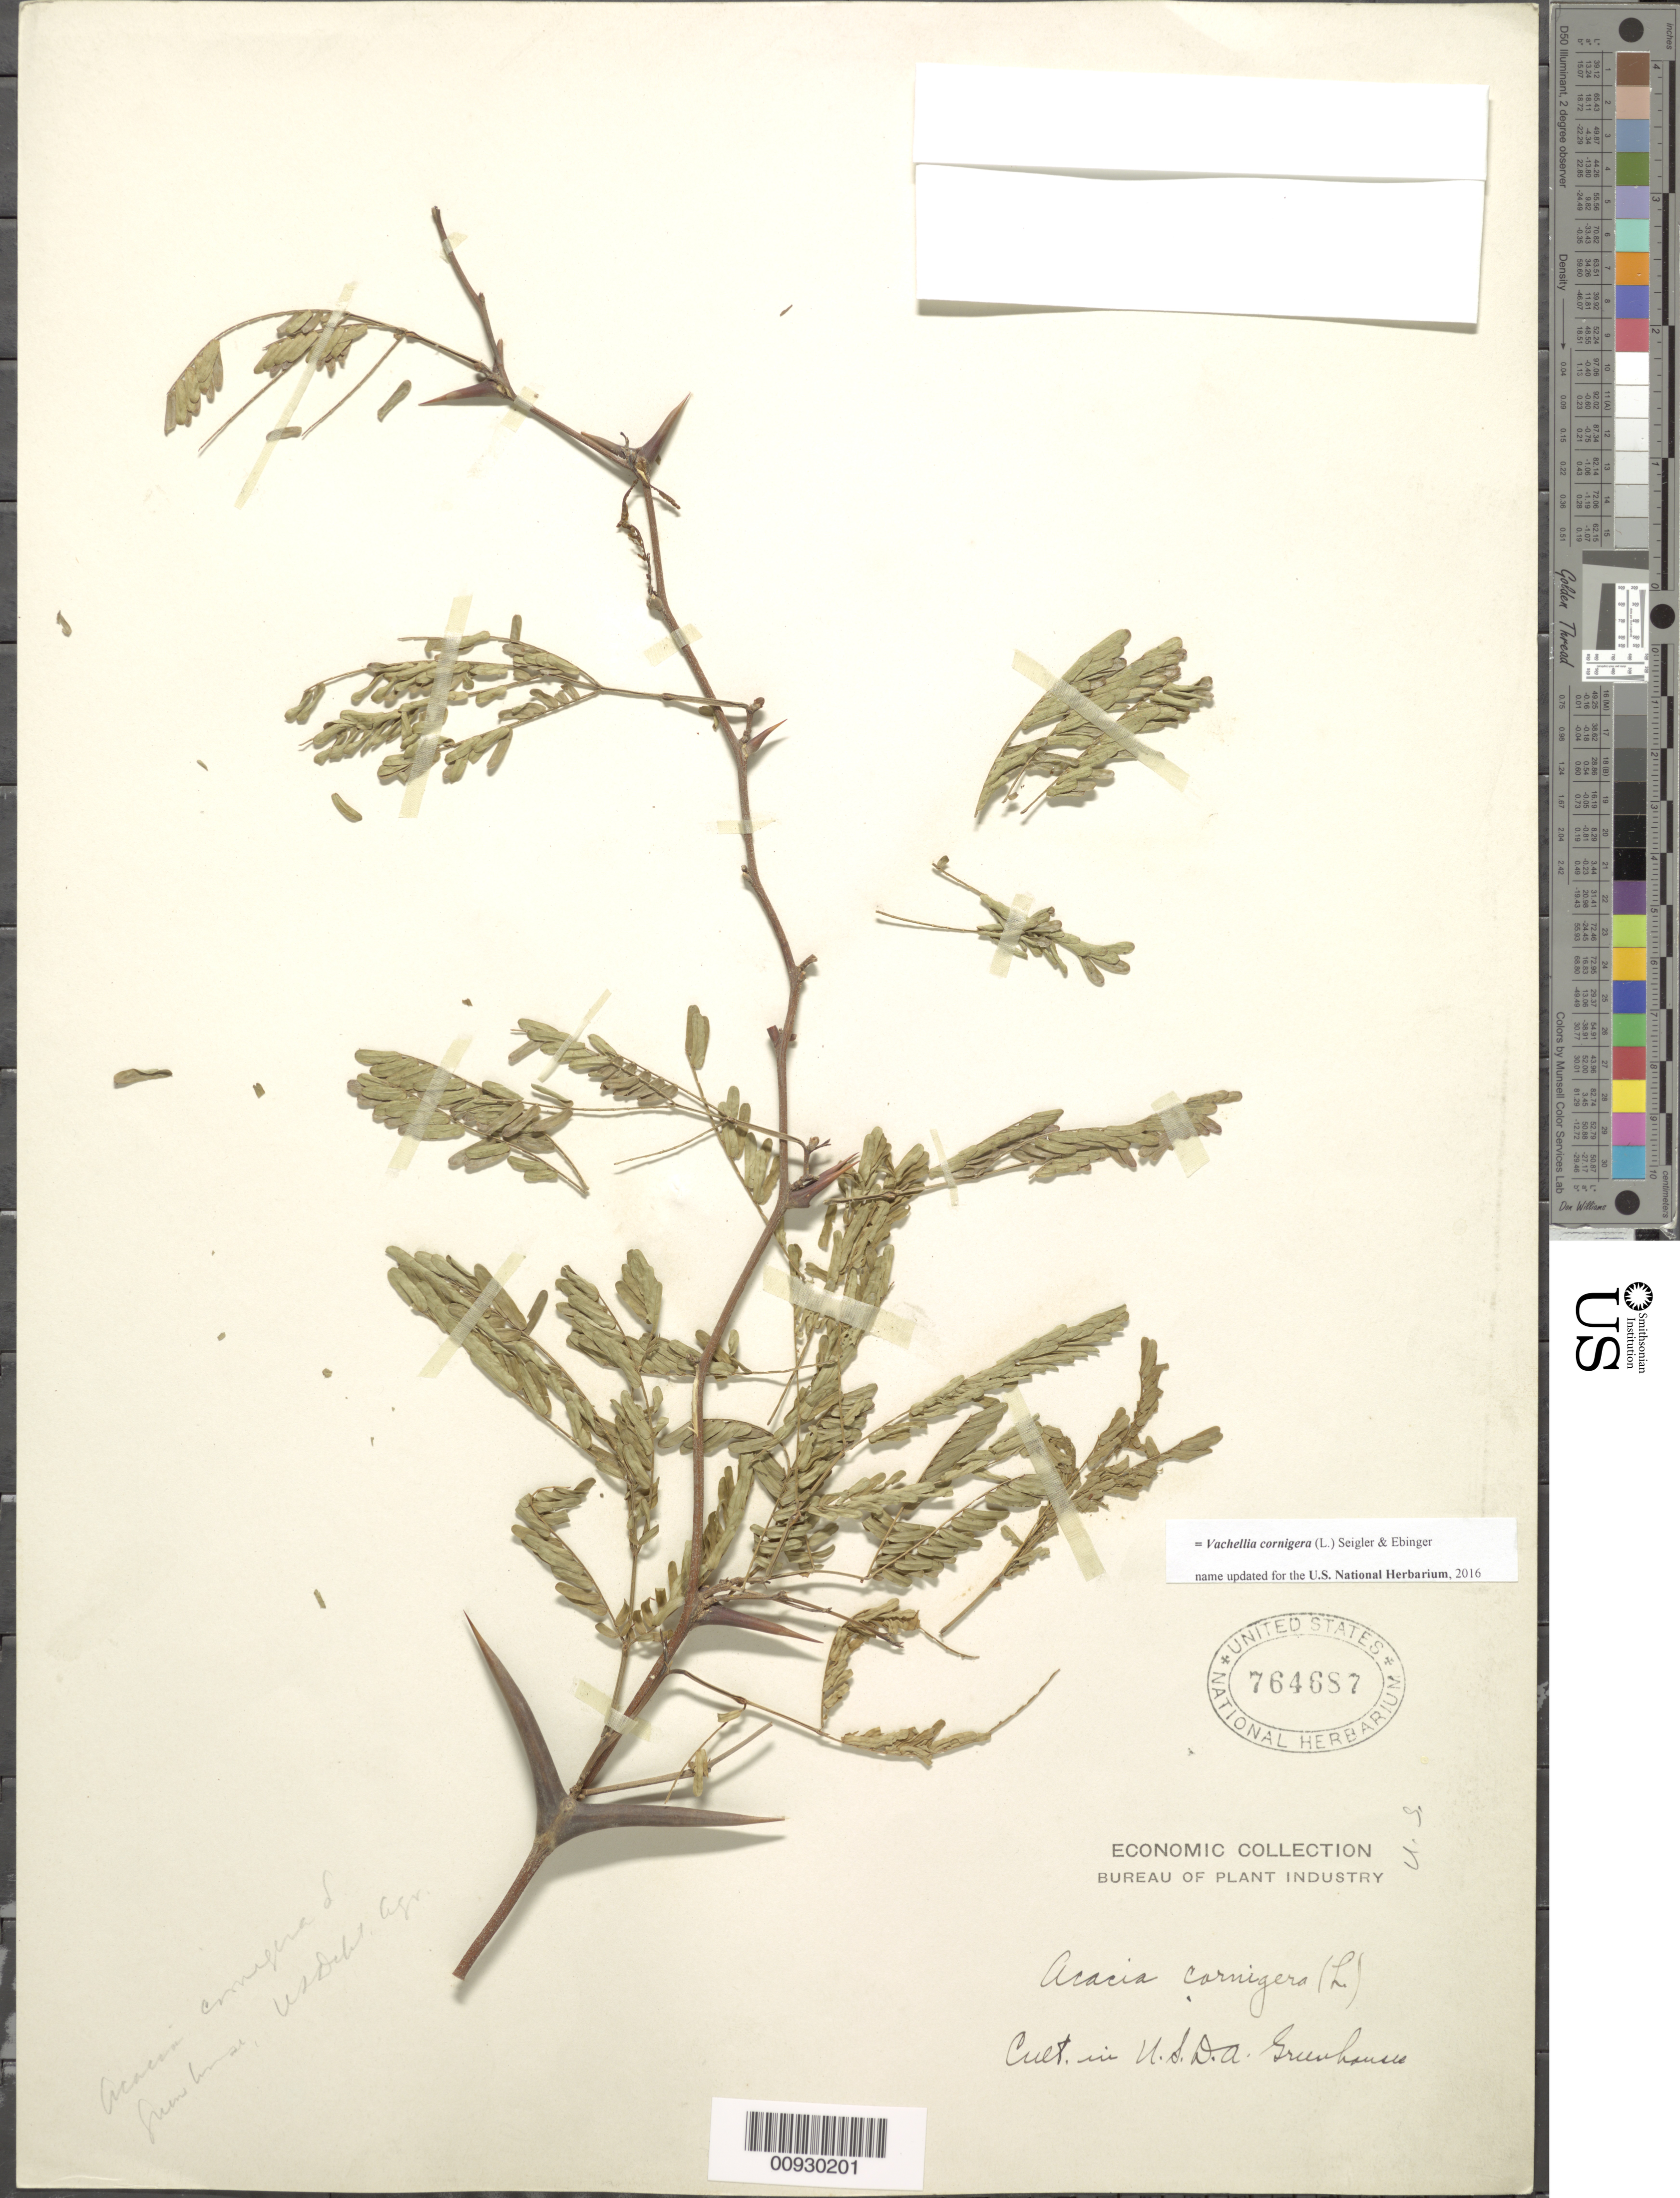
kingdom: Plantae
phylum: Tracheophyta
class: Magnoliopsida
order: Fabales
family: Fabaceae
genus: Vachellia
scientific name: Vachellia cornigera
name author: (L.) Seigler & Ebinger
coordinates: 0 N, 0 E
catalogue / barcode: US 764687